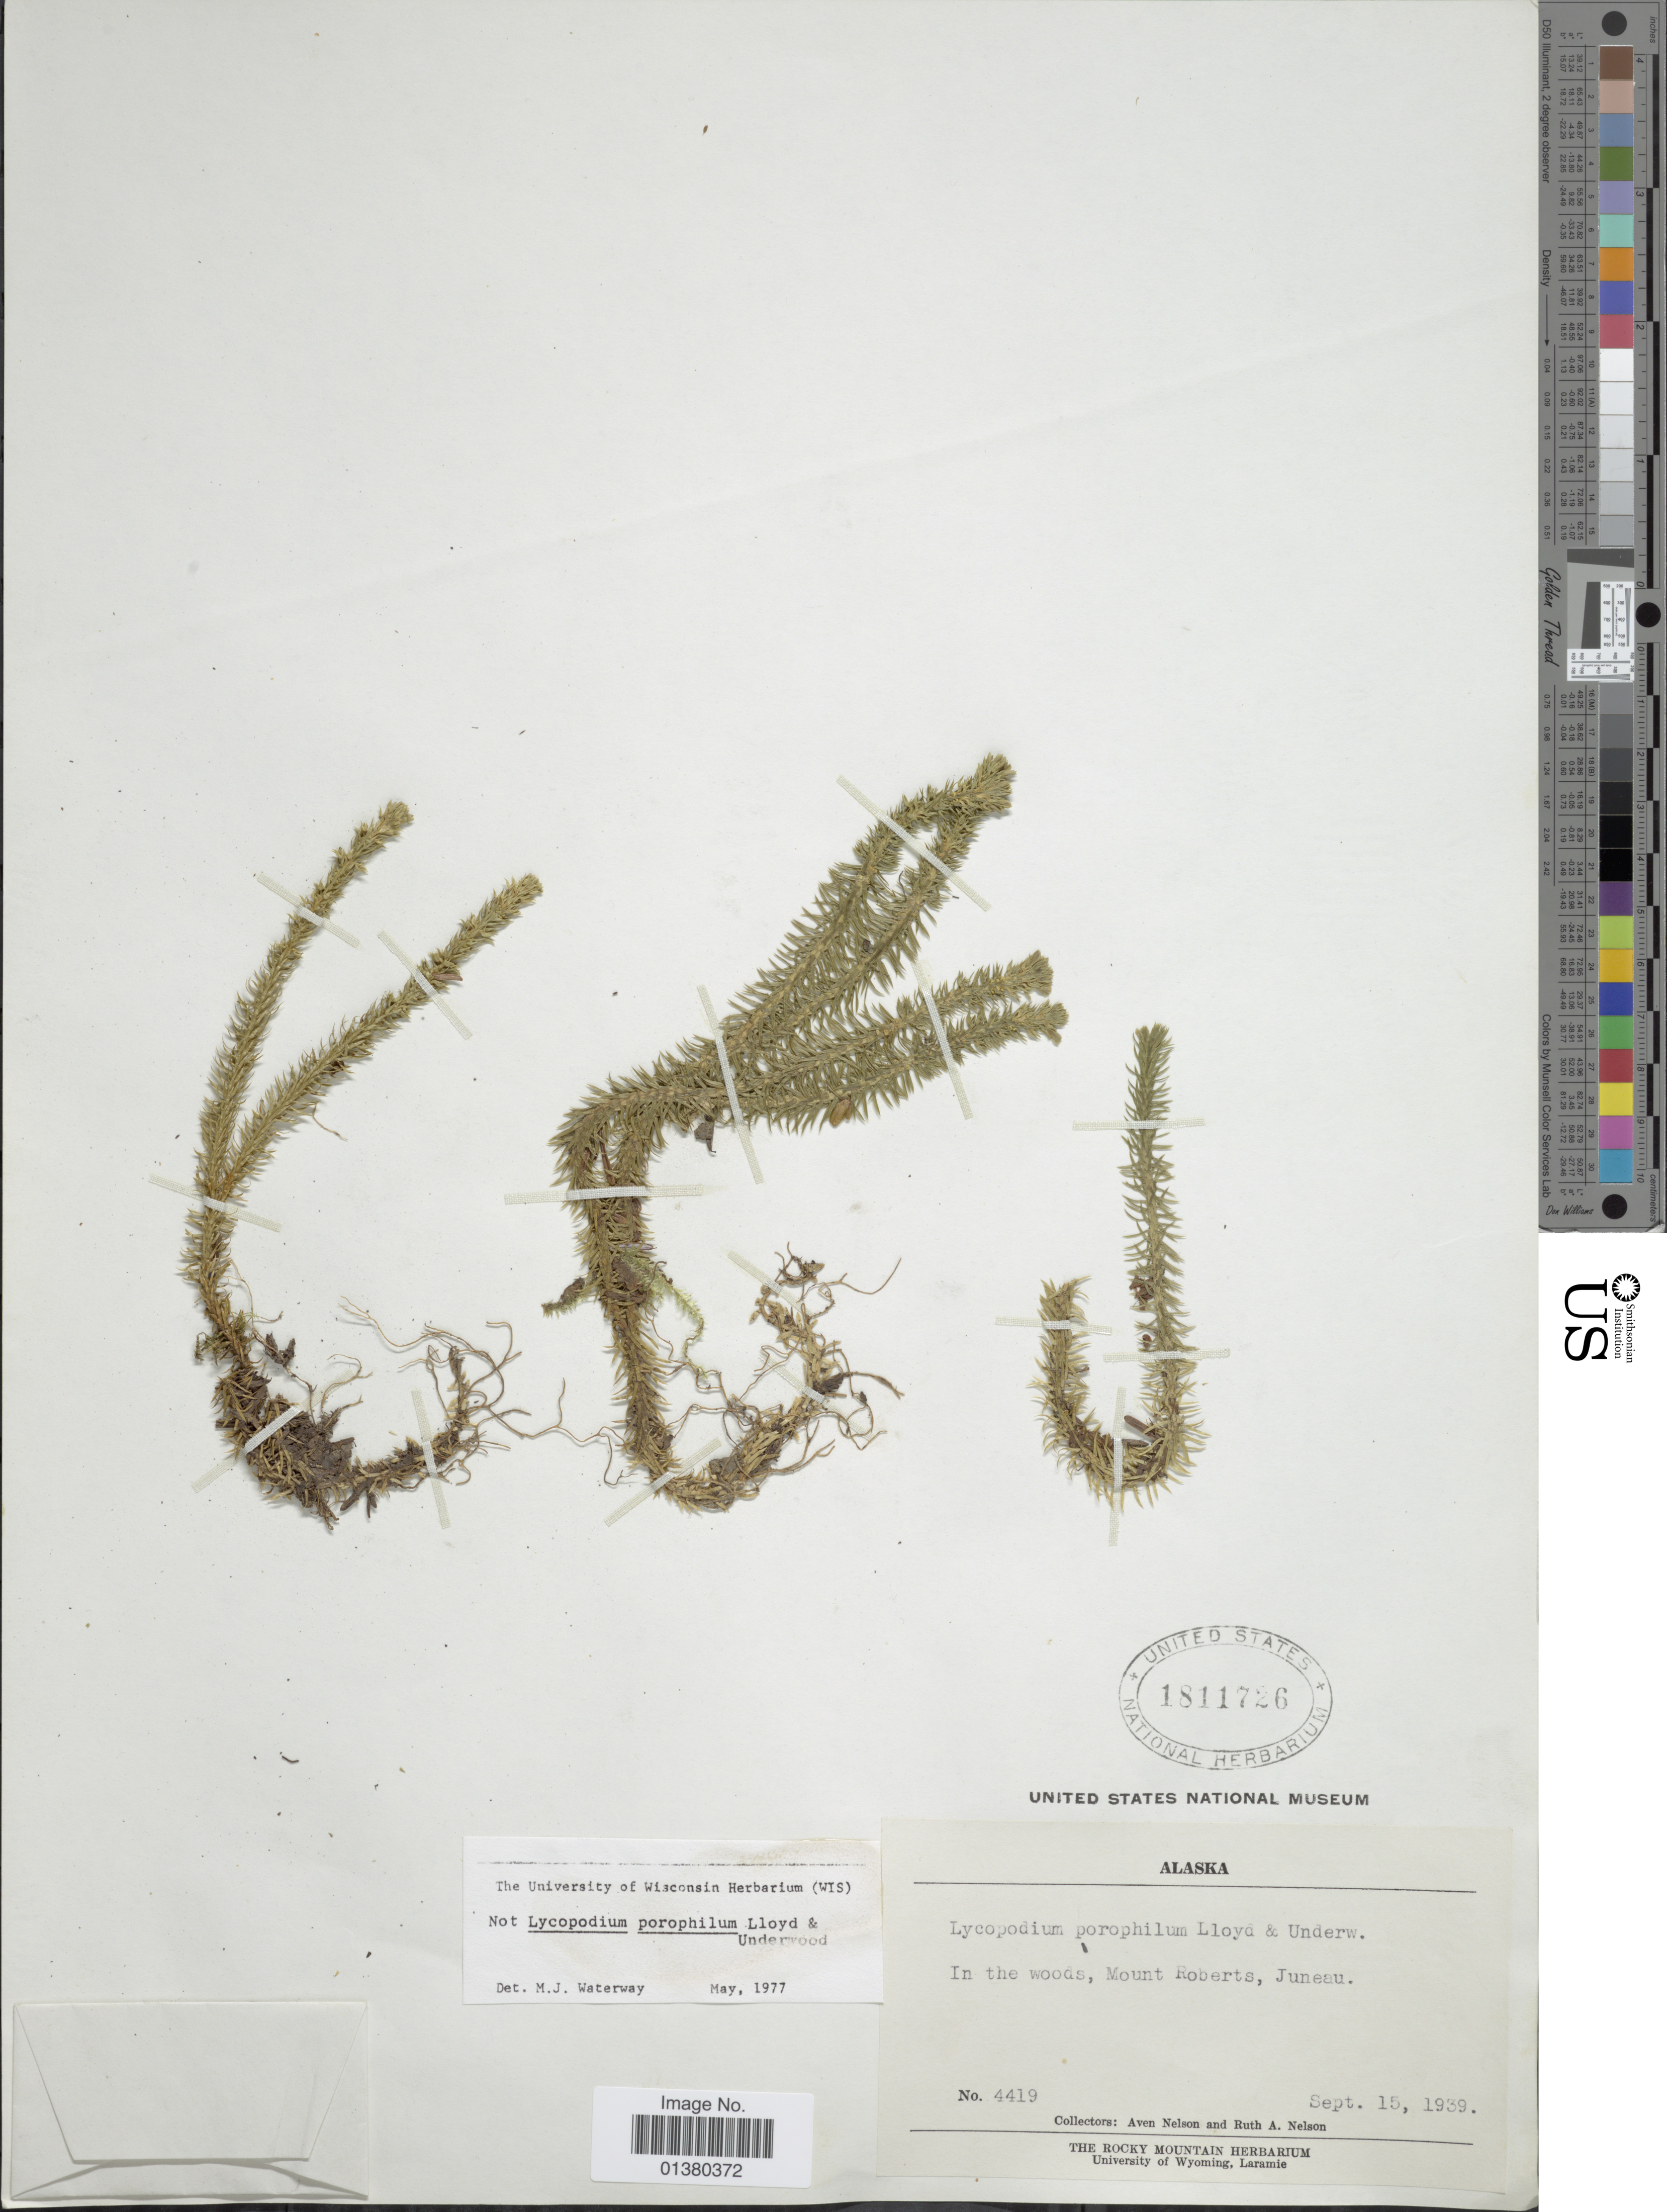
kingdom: Plantae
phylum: Tracheophyta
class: Lycopodiopsida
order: Lycopodiales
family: Lycopodiaceae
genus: Huperzia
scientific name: Huperzia miyoshiana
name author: (Makino) Ching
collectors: A. Nelson & R. A. Nelson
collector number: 4419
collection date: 1939-09-15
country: United States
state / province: Alaska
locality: In the woods, Mount Roberts, Juneau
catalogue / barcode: US 1811726